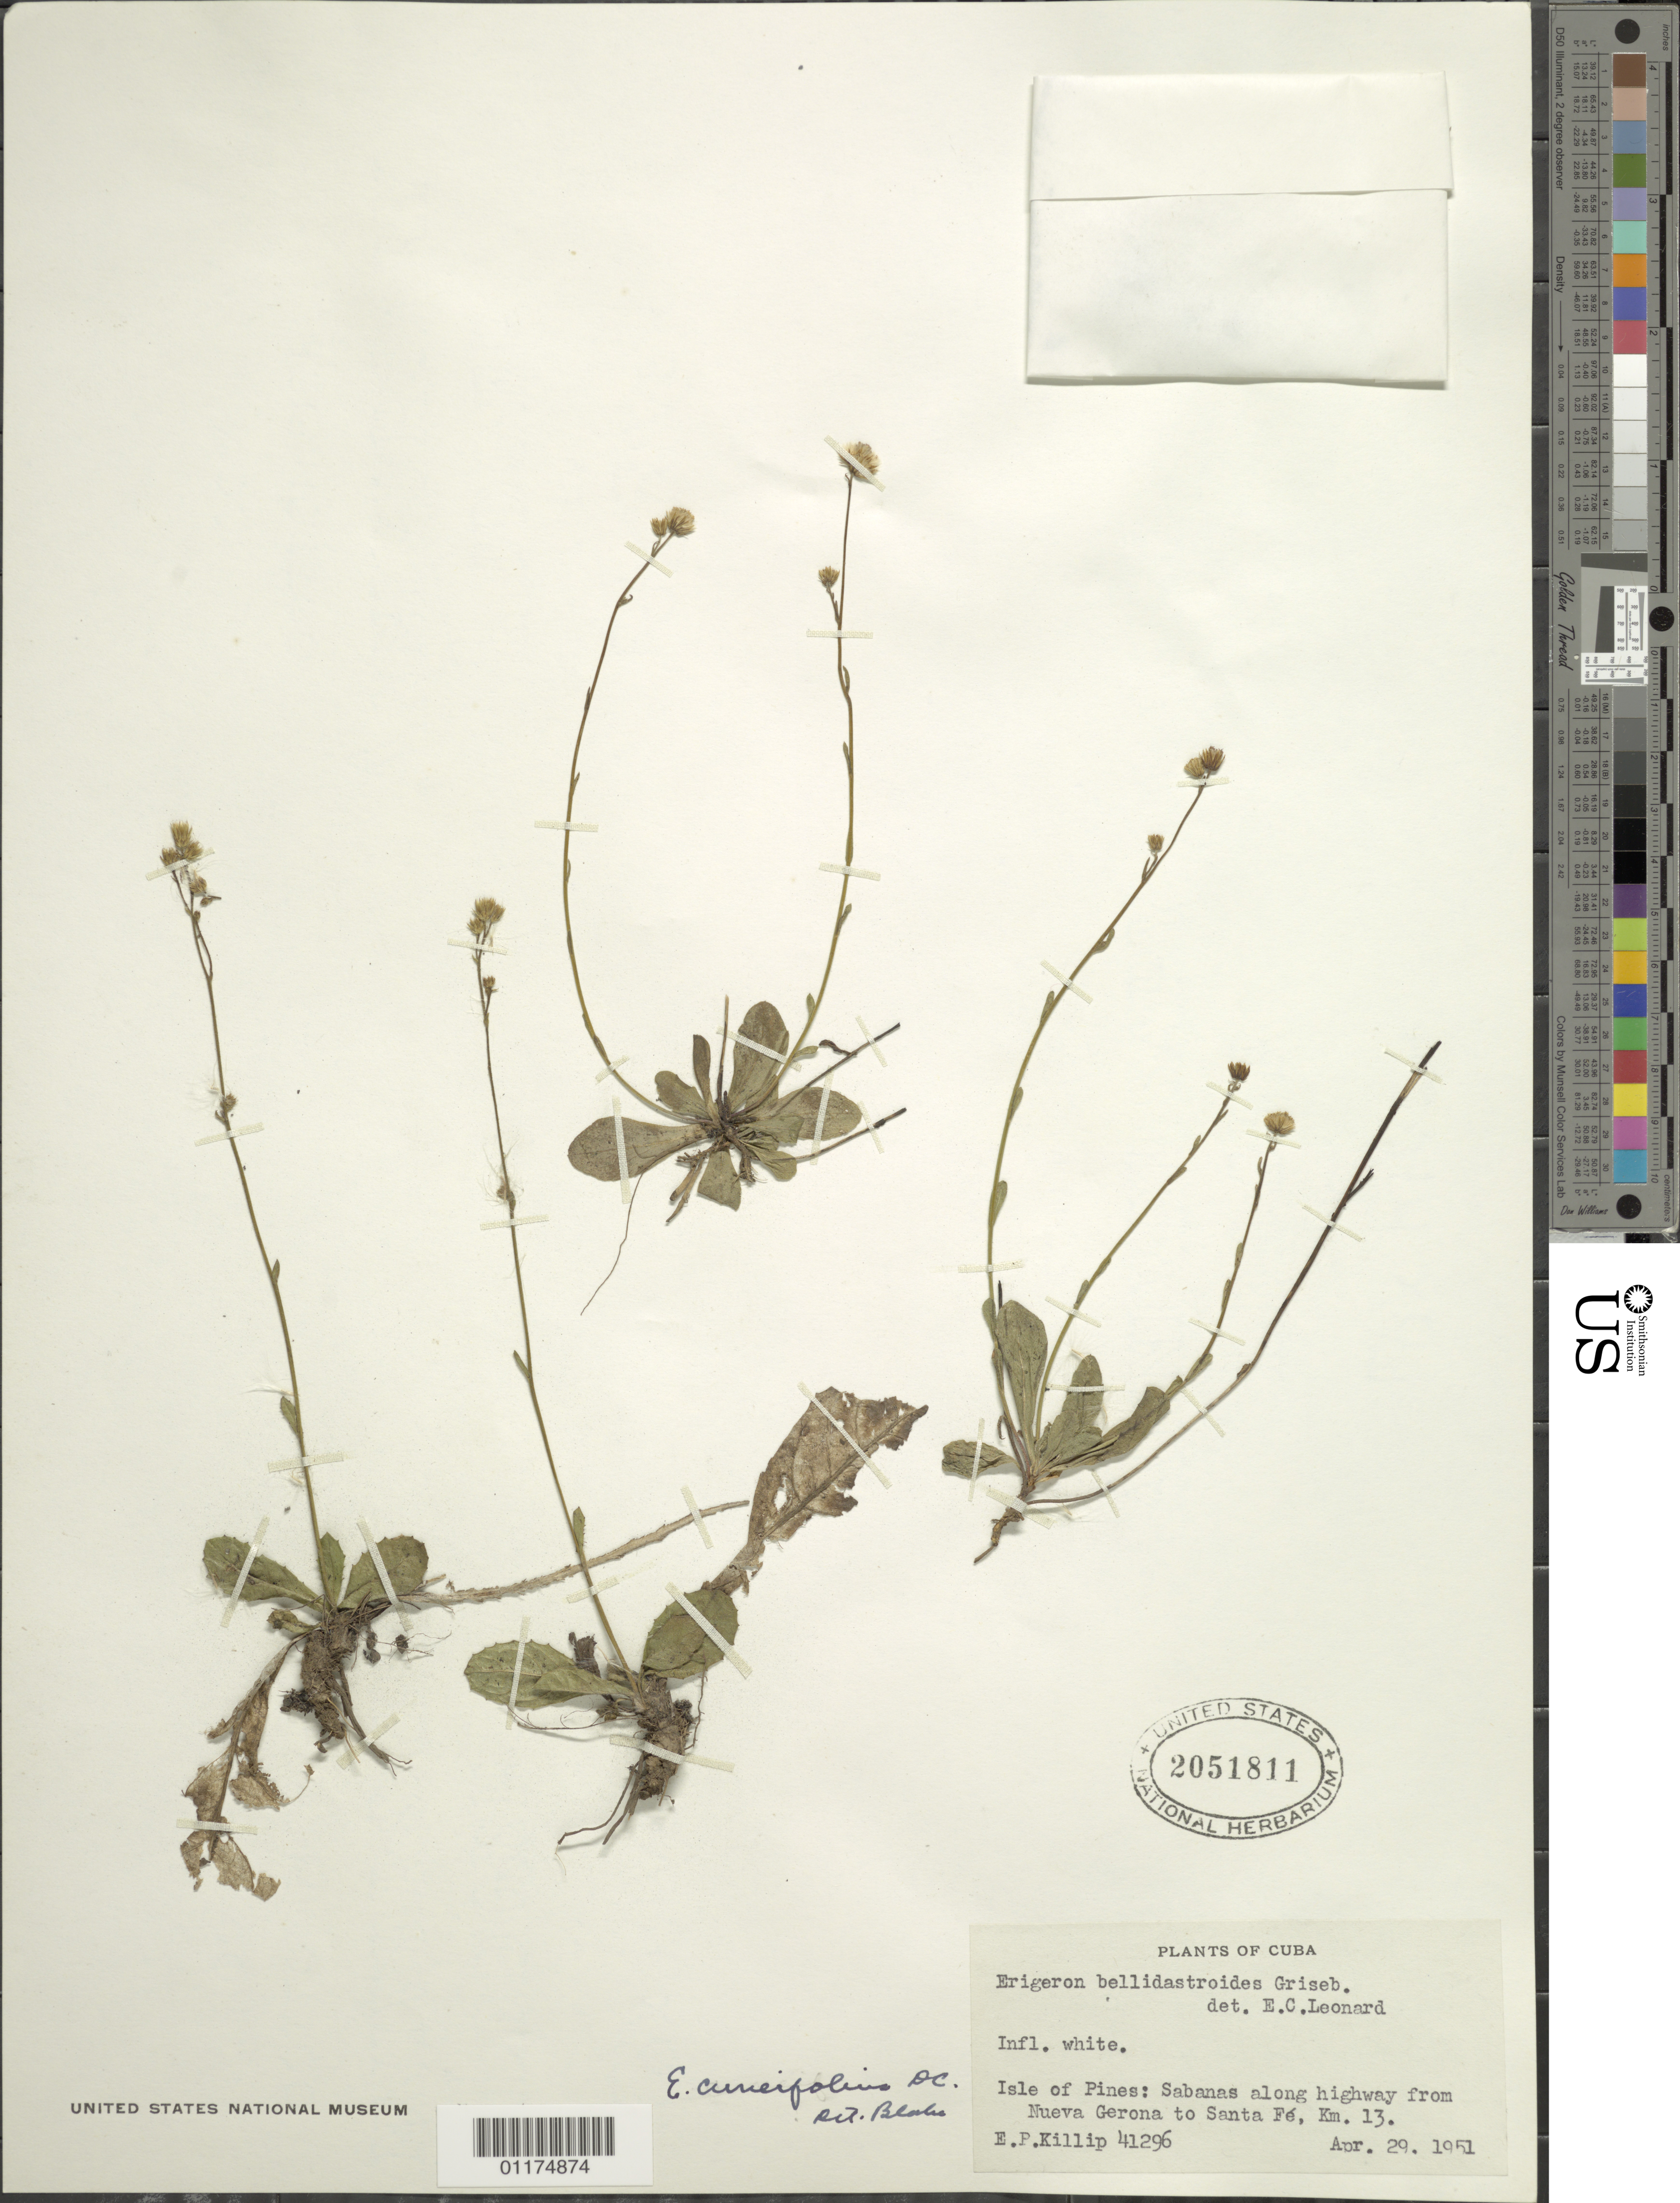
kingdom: Plantae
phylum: Tracheophyta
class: Magnoliopsida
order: Asterales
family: Asteraceae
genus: Erigeron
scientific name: Erigeron cuneifolius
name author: DC.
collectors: E. P. Killip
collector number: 41296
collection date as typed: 29 Apr 1951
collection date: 1951-04-29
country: Cuba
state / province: Isla de la Juventud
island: Isla de la Juventud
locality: Sabanas along highway from Nueva Gerona to Santa Fe, Km. 13.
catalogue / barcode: US 2051811